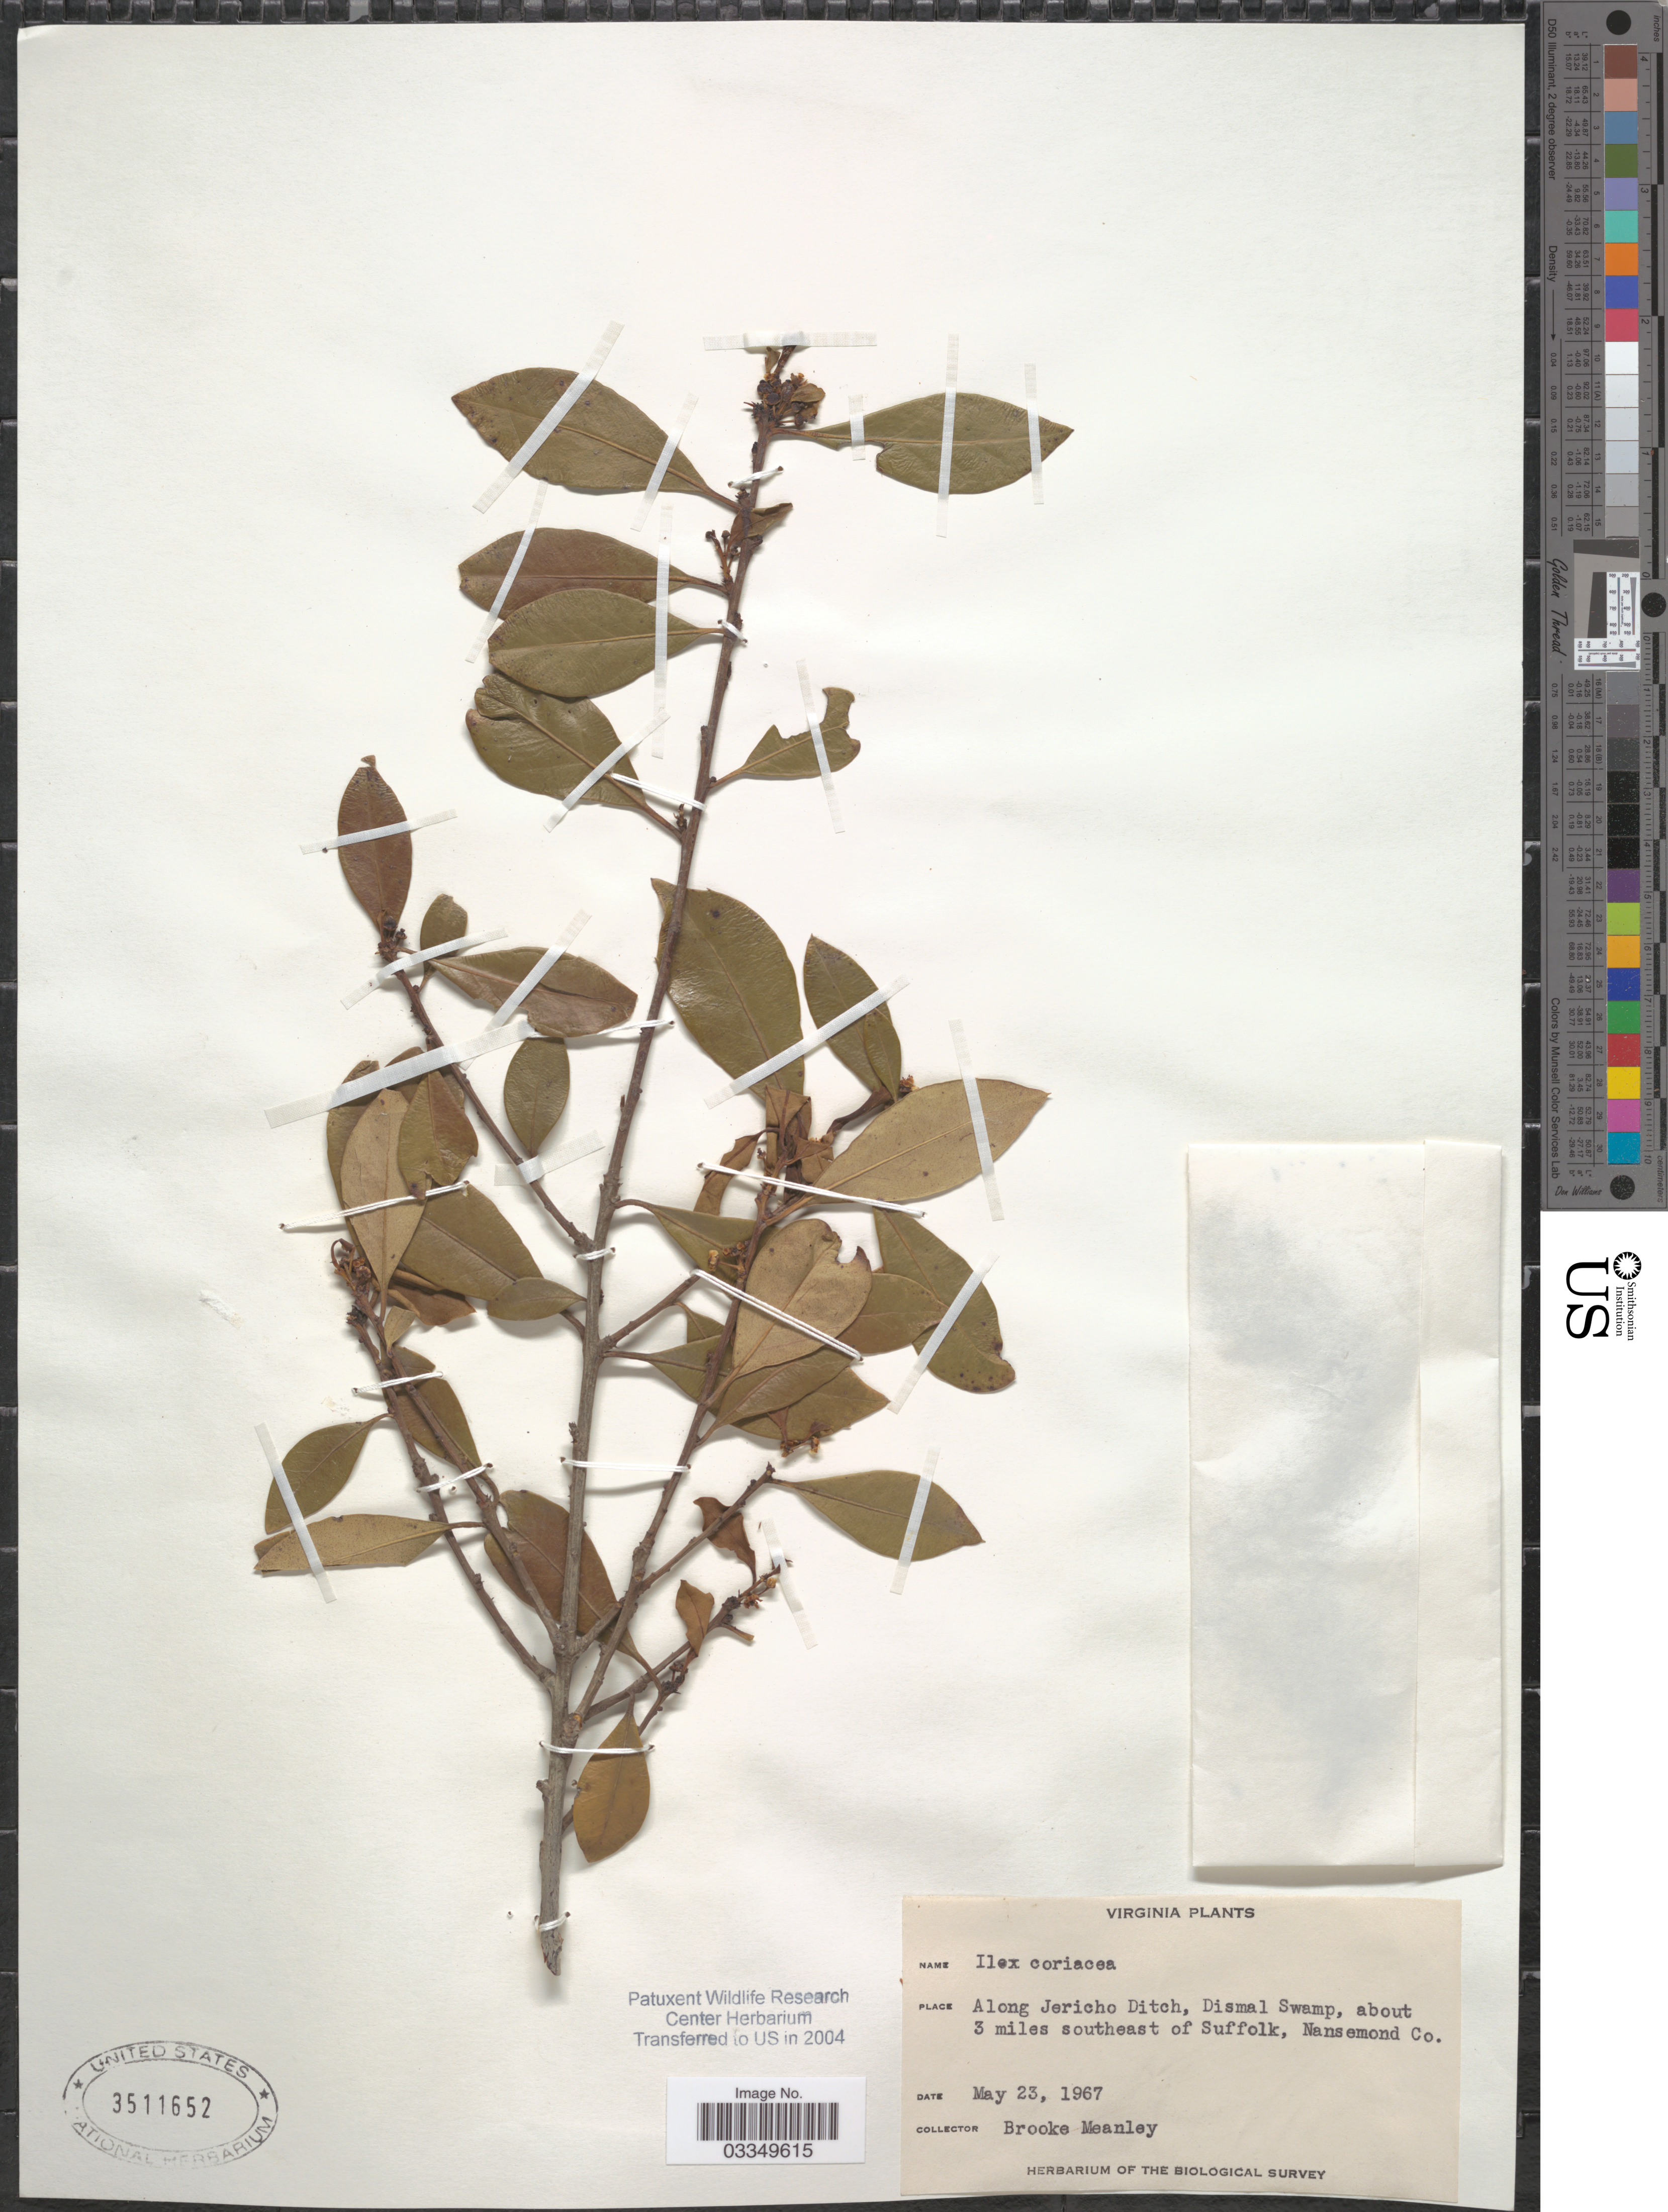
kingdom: Plantae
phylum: Tracheophyta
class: Magnoliopsida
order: Aquifoliales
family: Aquifoliaceae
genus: Ilex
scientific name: Ilex coriacea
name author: (Pursh) Chapm.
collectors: B. Meanley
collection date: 1967-05-23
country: United States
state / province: Virginia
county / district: City of Suffolk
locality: Along Jericho Ditch, Dismal Swamp, about 3 miles SE of Suffolk, Nansemond Co.(historical)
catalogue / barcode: US 3511652